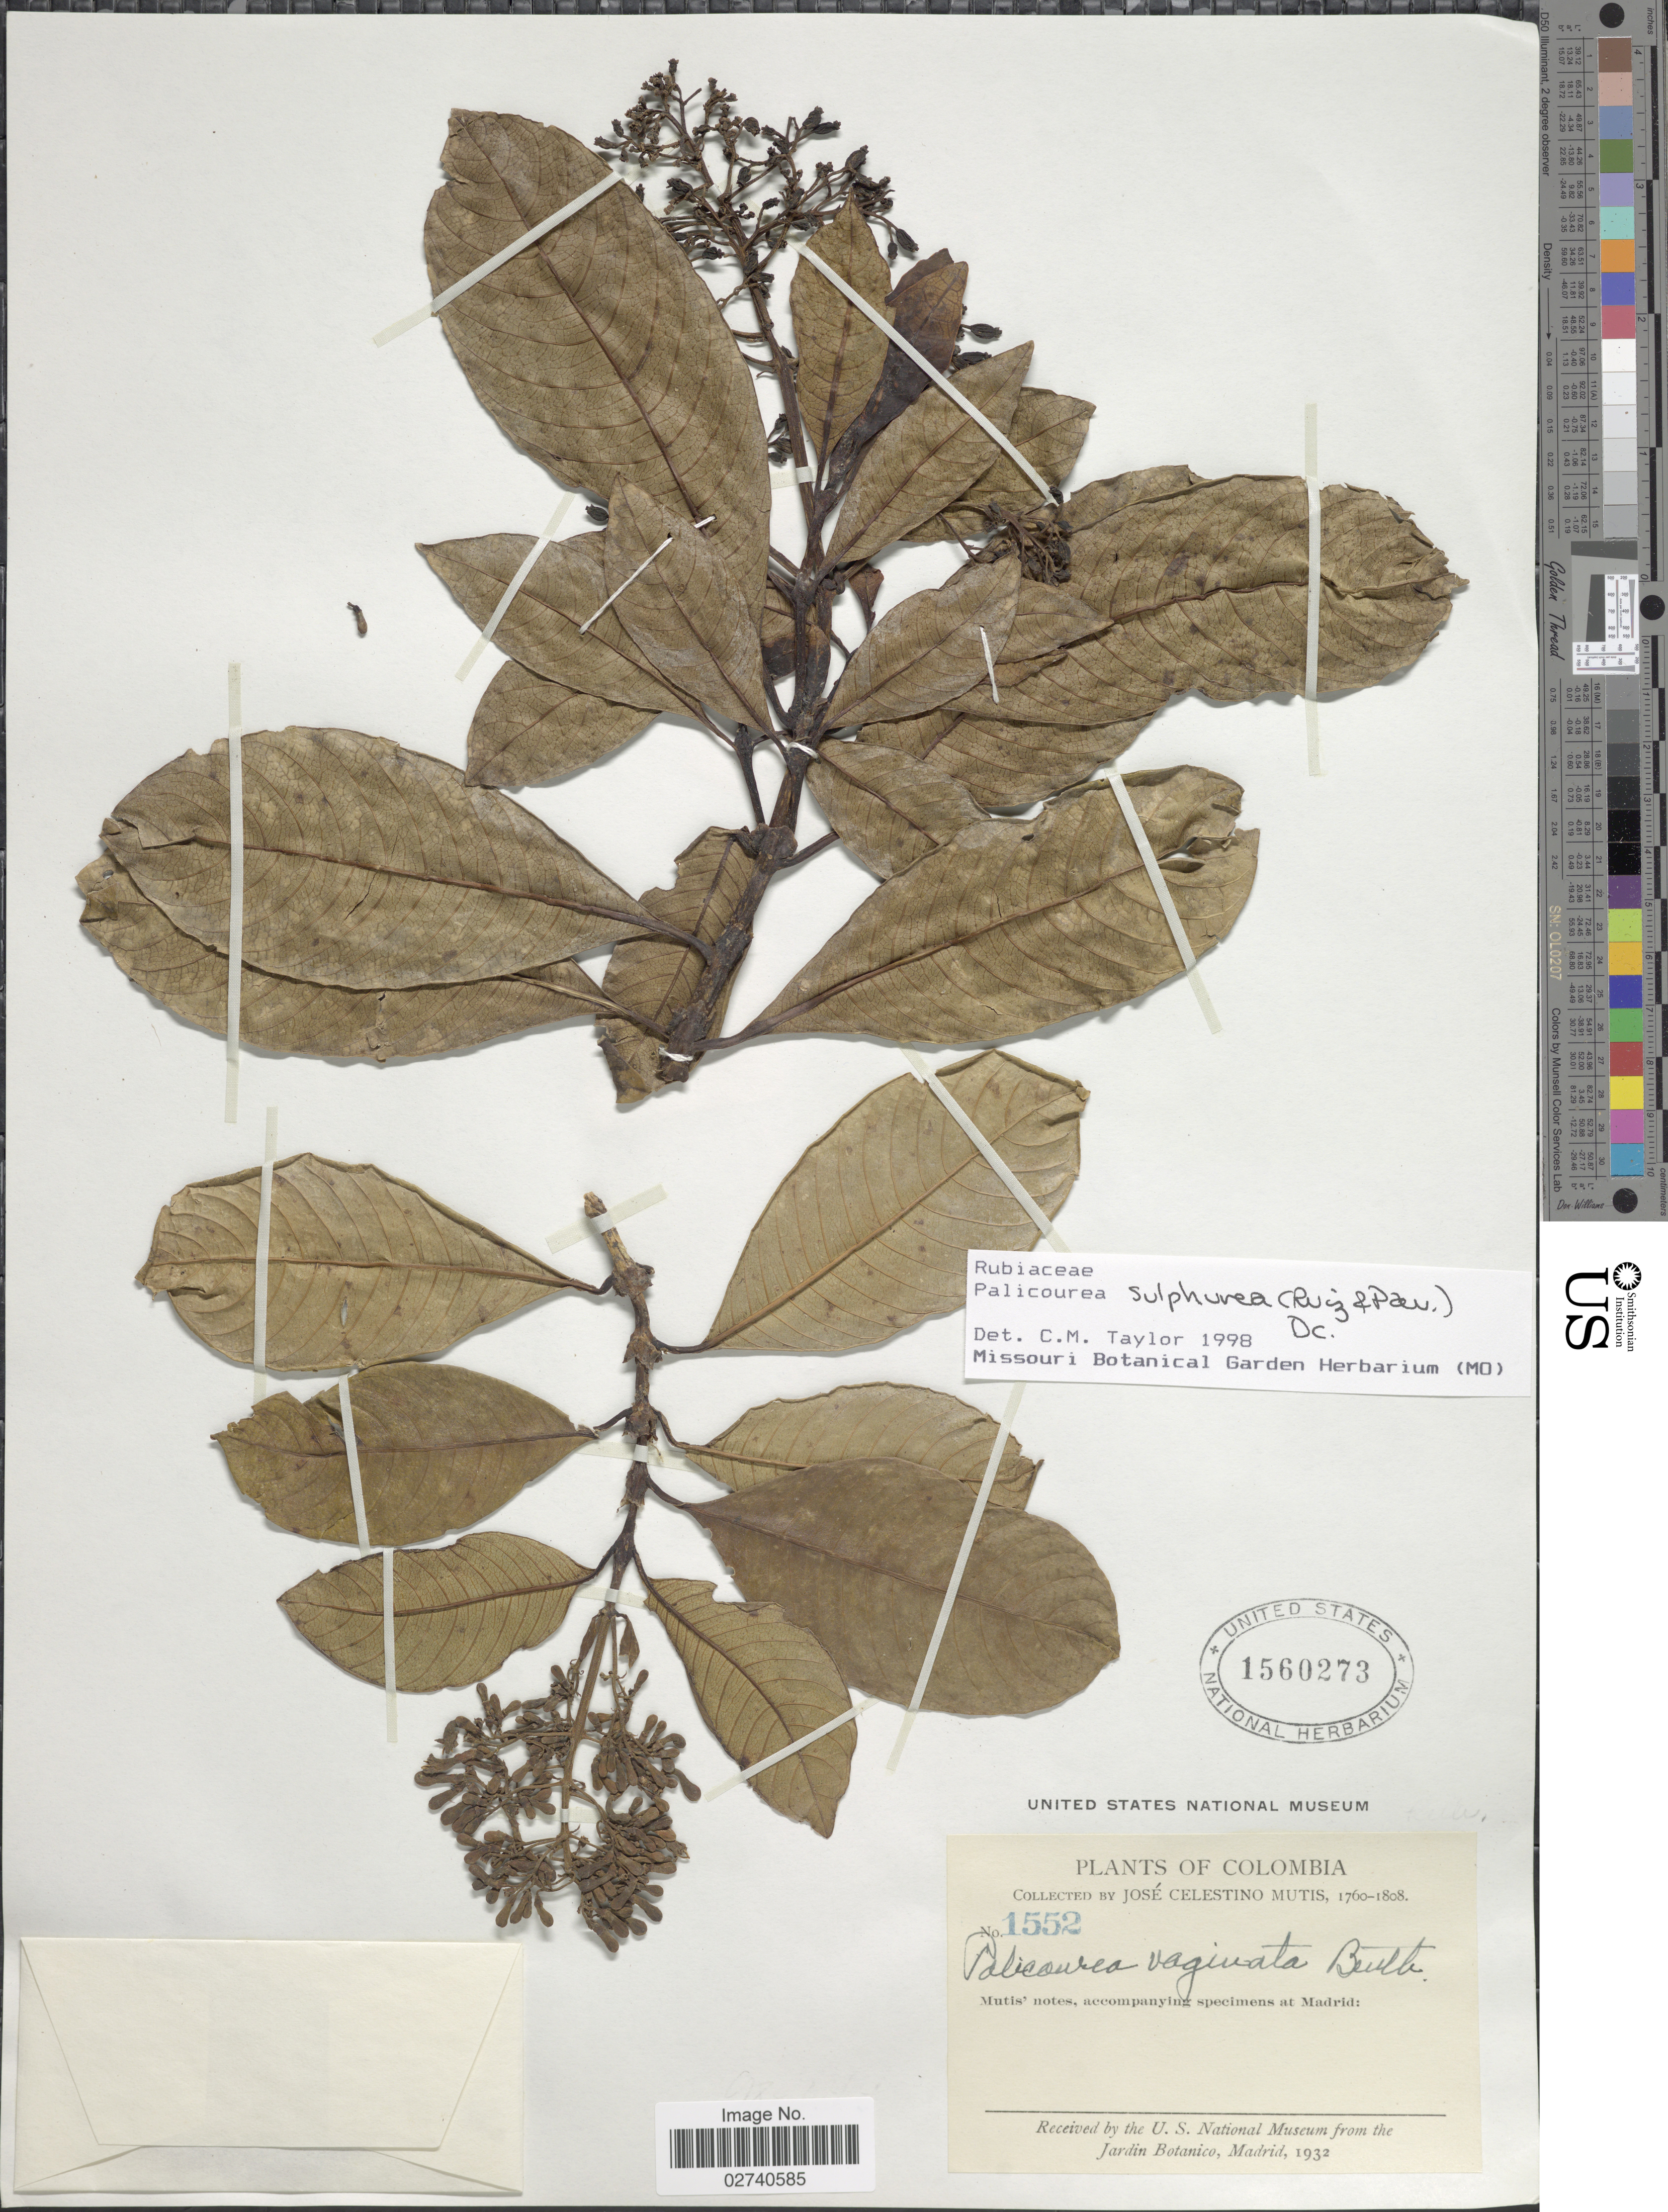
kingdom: Plantae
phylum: Tracheophyta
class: Magnoliopsida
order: Gentianales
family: Rubiaceae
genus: Palicourea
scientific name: Palicourea sulphurea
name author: (Ruiz & Pav.) DC.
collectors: J. C. B. Mutis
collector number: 1552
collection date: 1760/1808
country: Colombia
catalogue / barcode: US 1560273